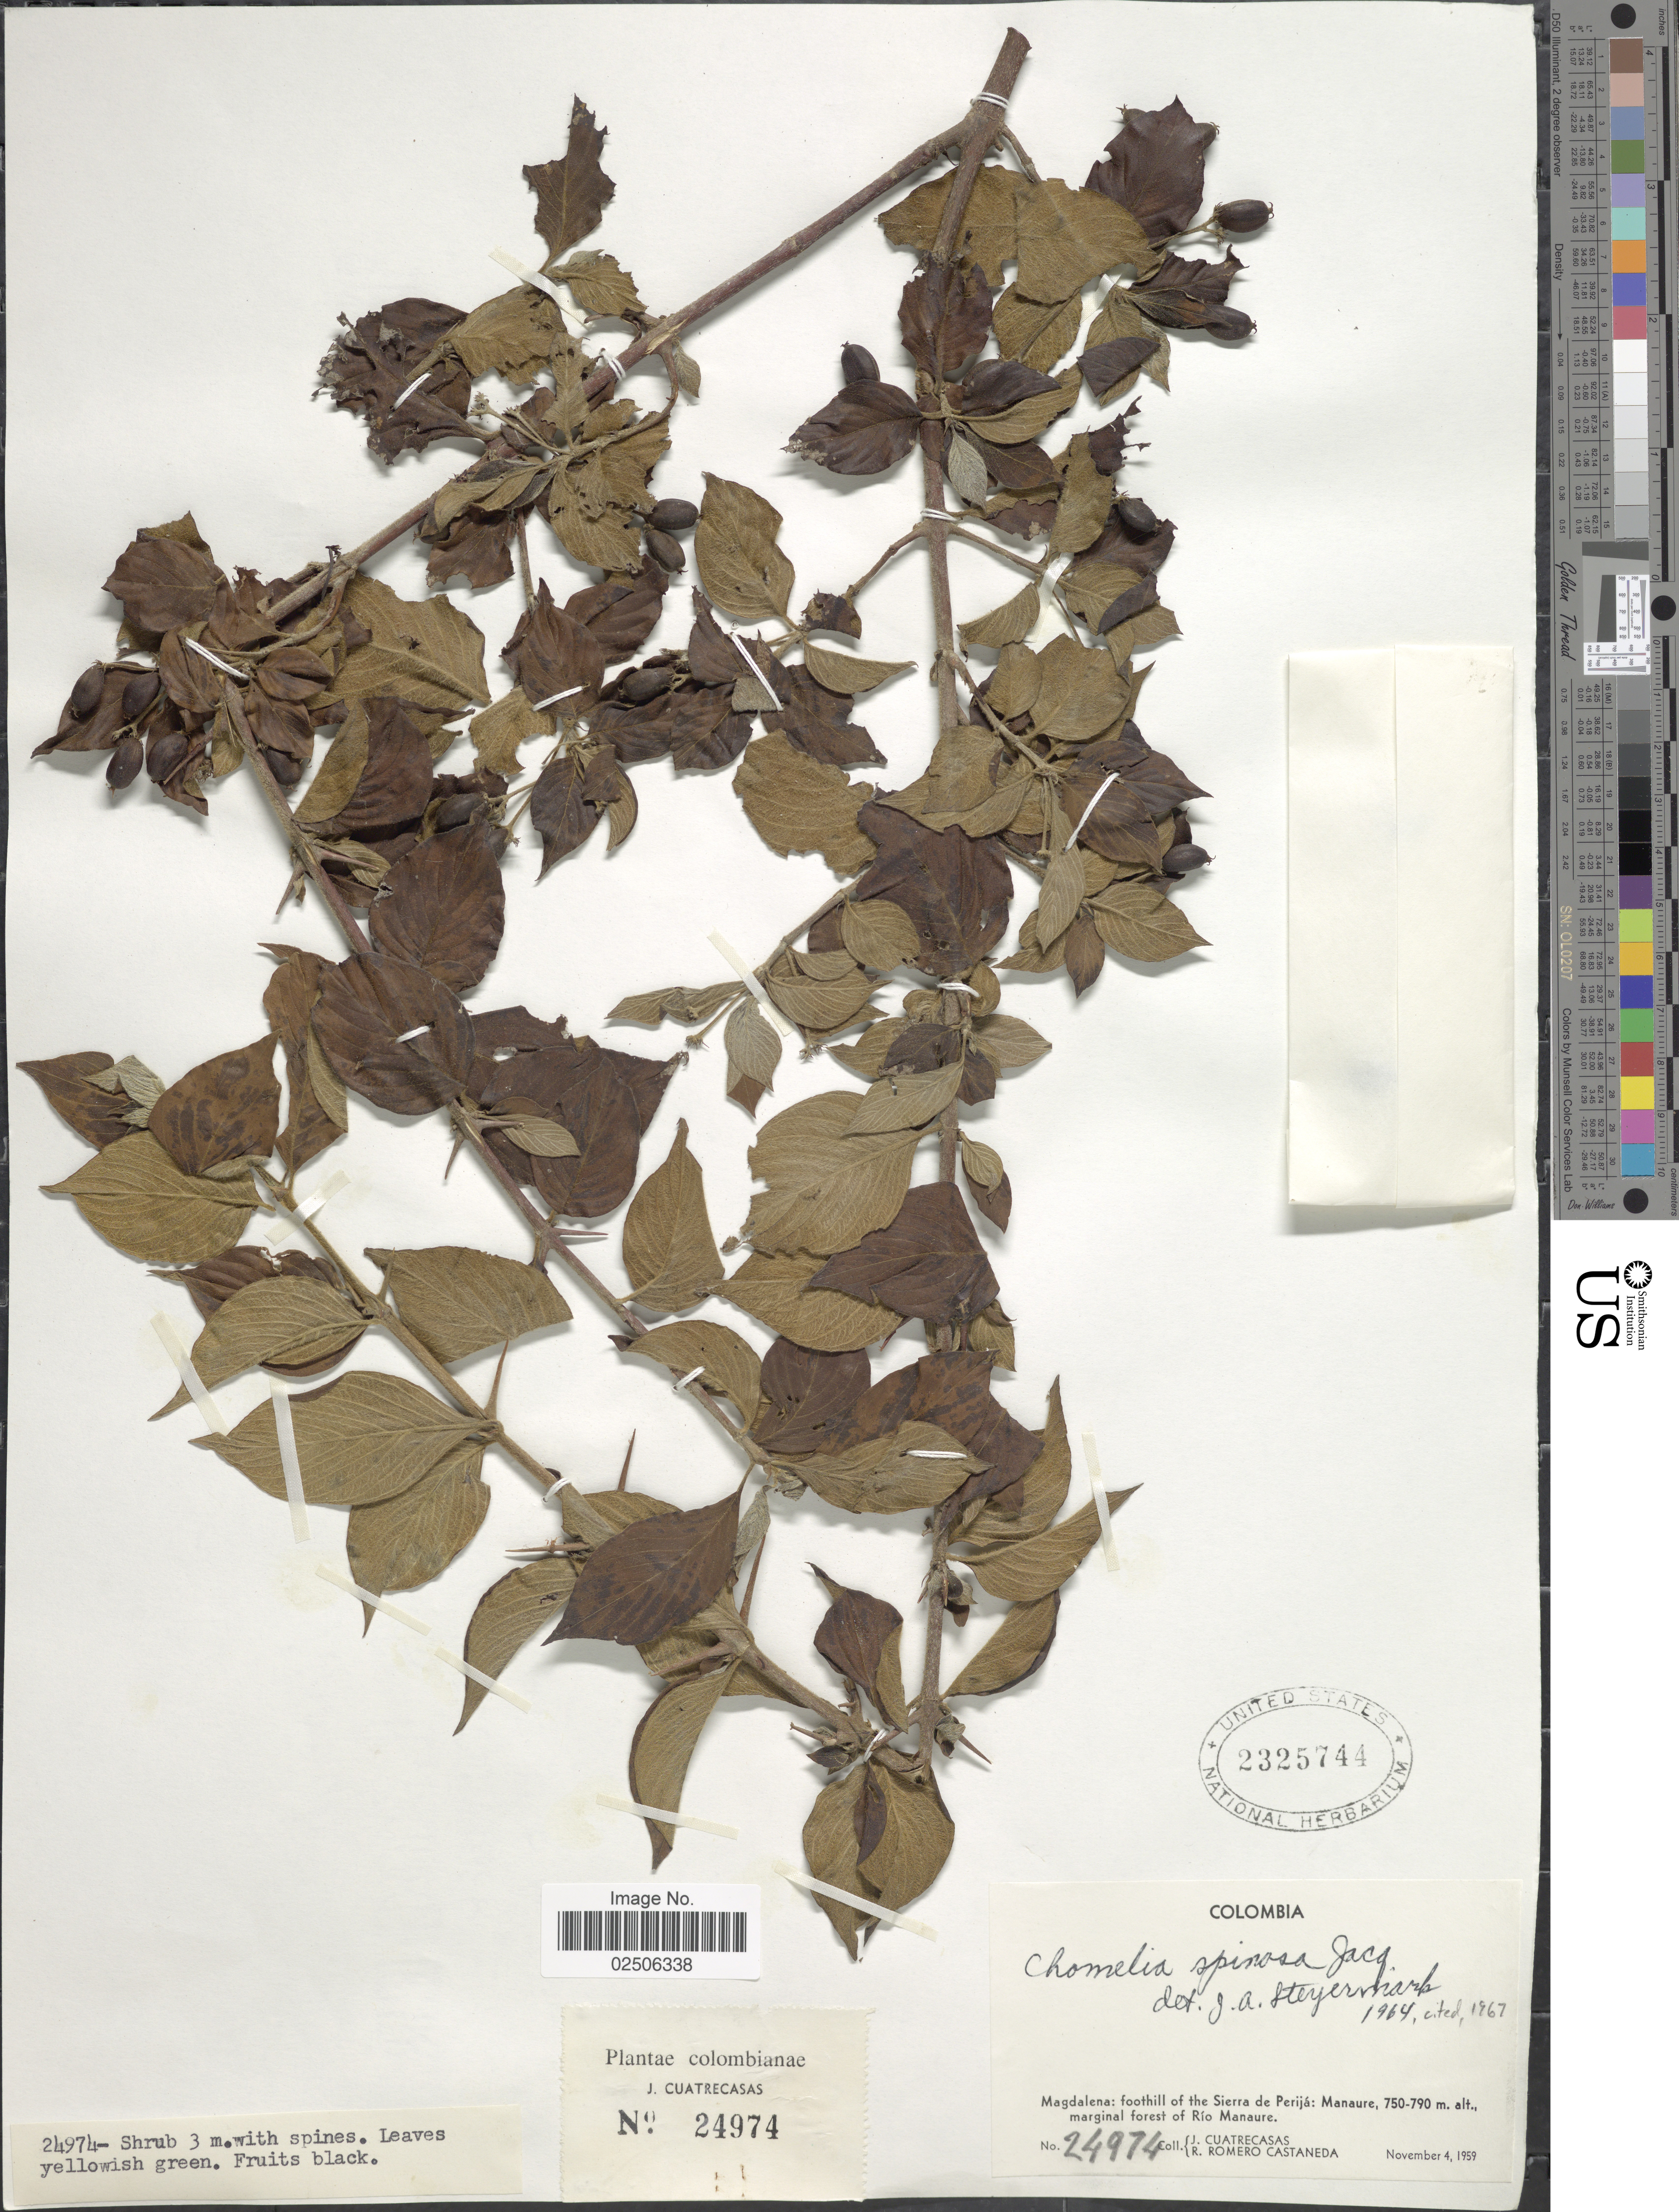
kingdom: Plantae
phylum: Tracheophyta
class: Magnoliopsida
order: Gentianales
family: Rubiaceae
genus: Chomelia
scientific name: Chomelia spinosa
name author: Jacq.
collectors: J. Cuatrecasas & R. Romero Castañeda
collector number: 24974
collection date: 1959-11-04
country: Colombia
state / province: Magdalena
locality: Foothill of the Sierra de Perija: Manaure, marginal forest of Rio Manaure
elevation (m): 750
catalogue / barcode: US 2325744